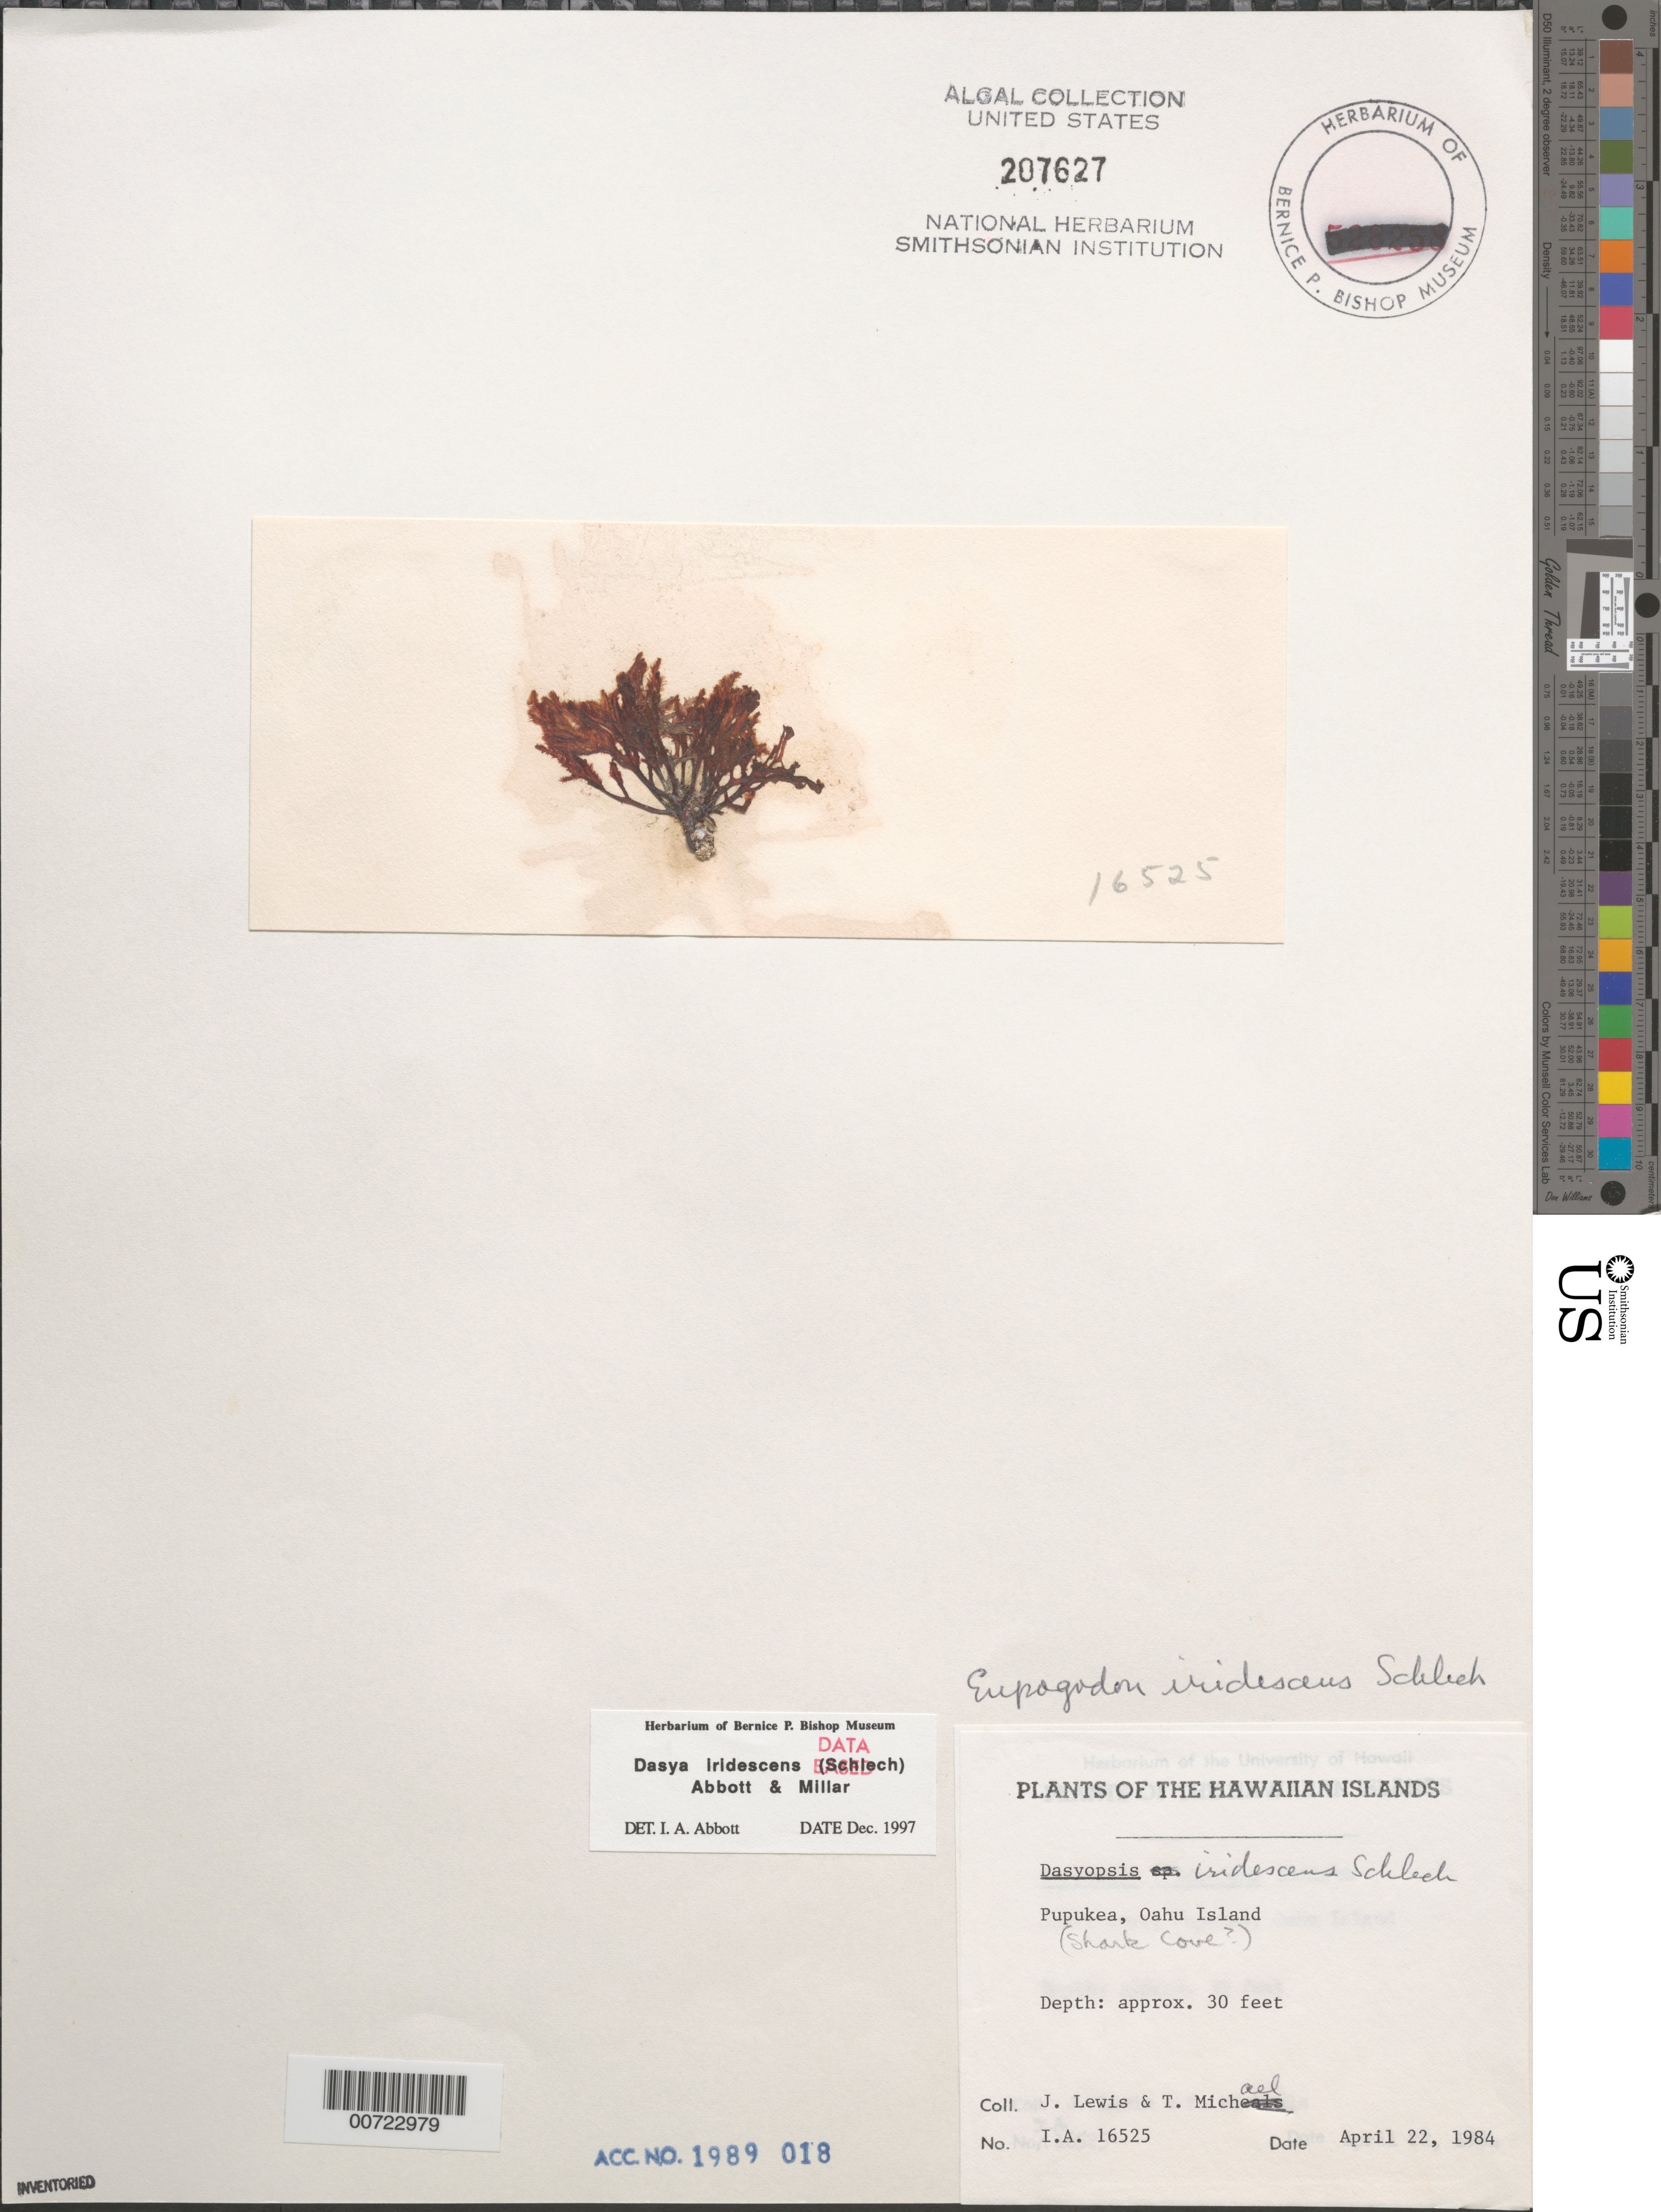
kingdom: Plantae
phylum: Rhodophyta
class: Florideophyceae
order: Ceramiales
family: Dasyaceae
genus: Dasya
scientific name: Dasya iridescens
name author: (Schlech) A.J.K. Millar & I.A. Abbott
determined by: Abbott, Isabella A.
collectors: J. Lewis & T. Michael or Micheals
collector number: IAA 16525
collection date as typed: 22 Apr 1984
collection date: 1984-04-22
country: United States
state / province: Hawaii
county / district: Honolulu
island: Oahu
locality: Shark Cove, Pupukea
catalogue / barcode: US 207627